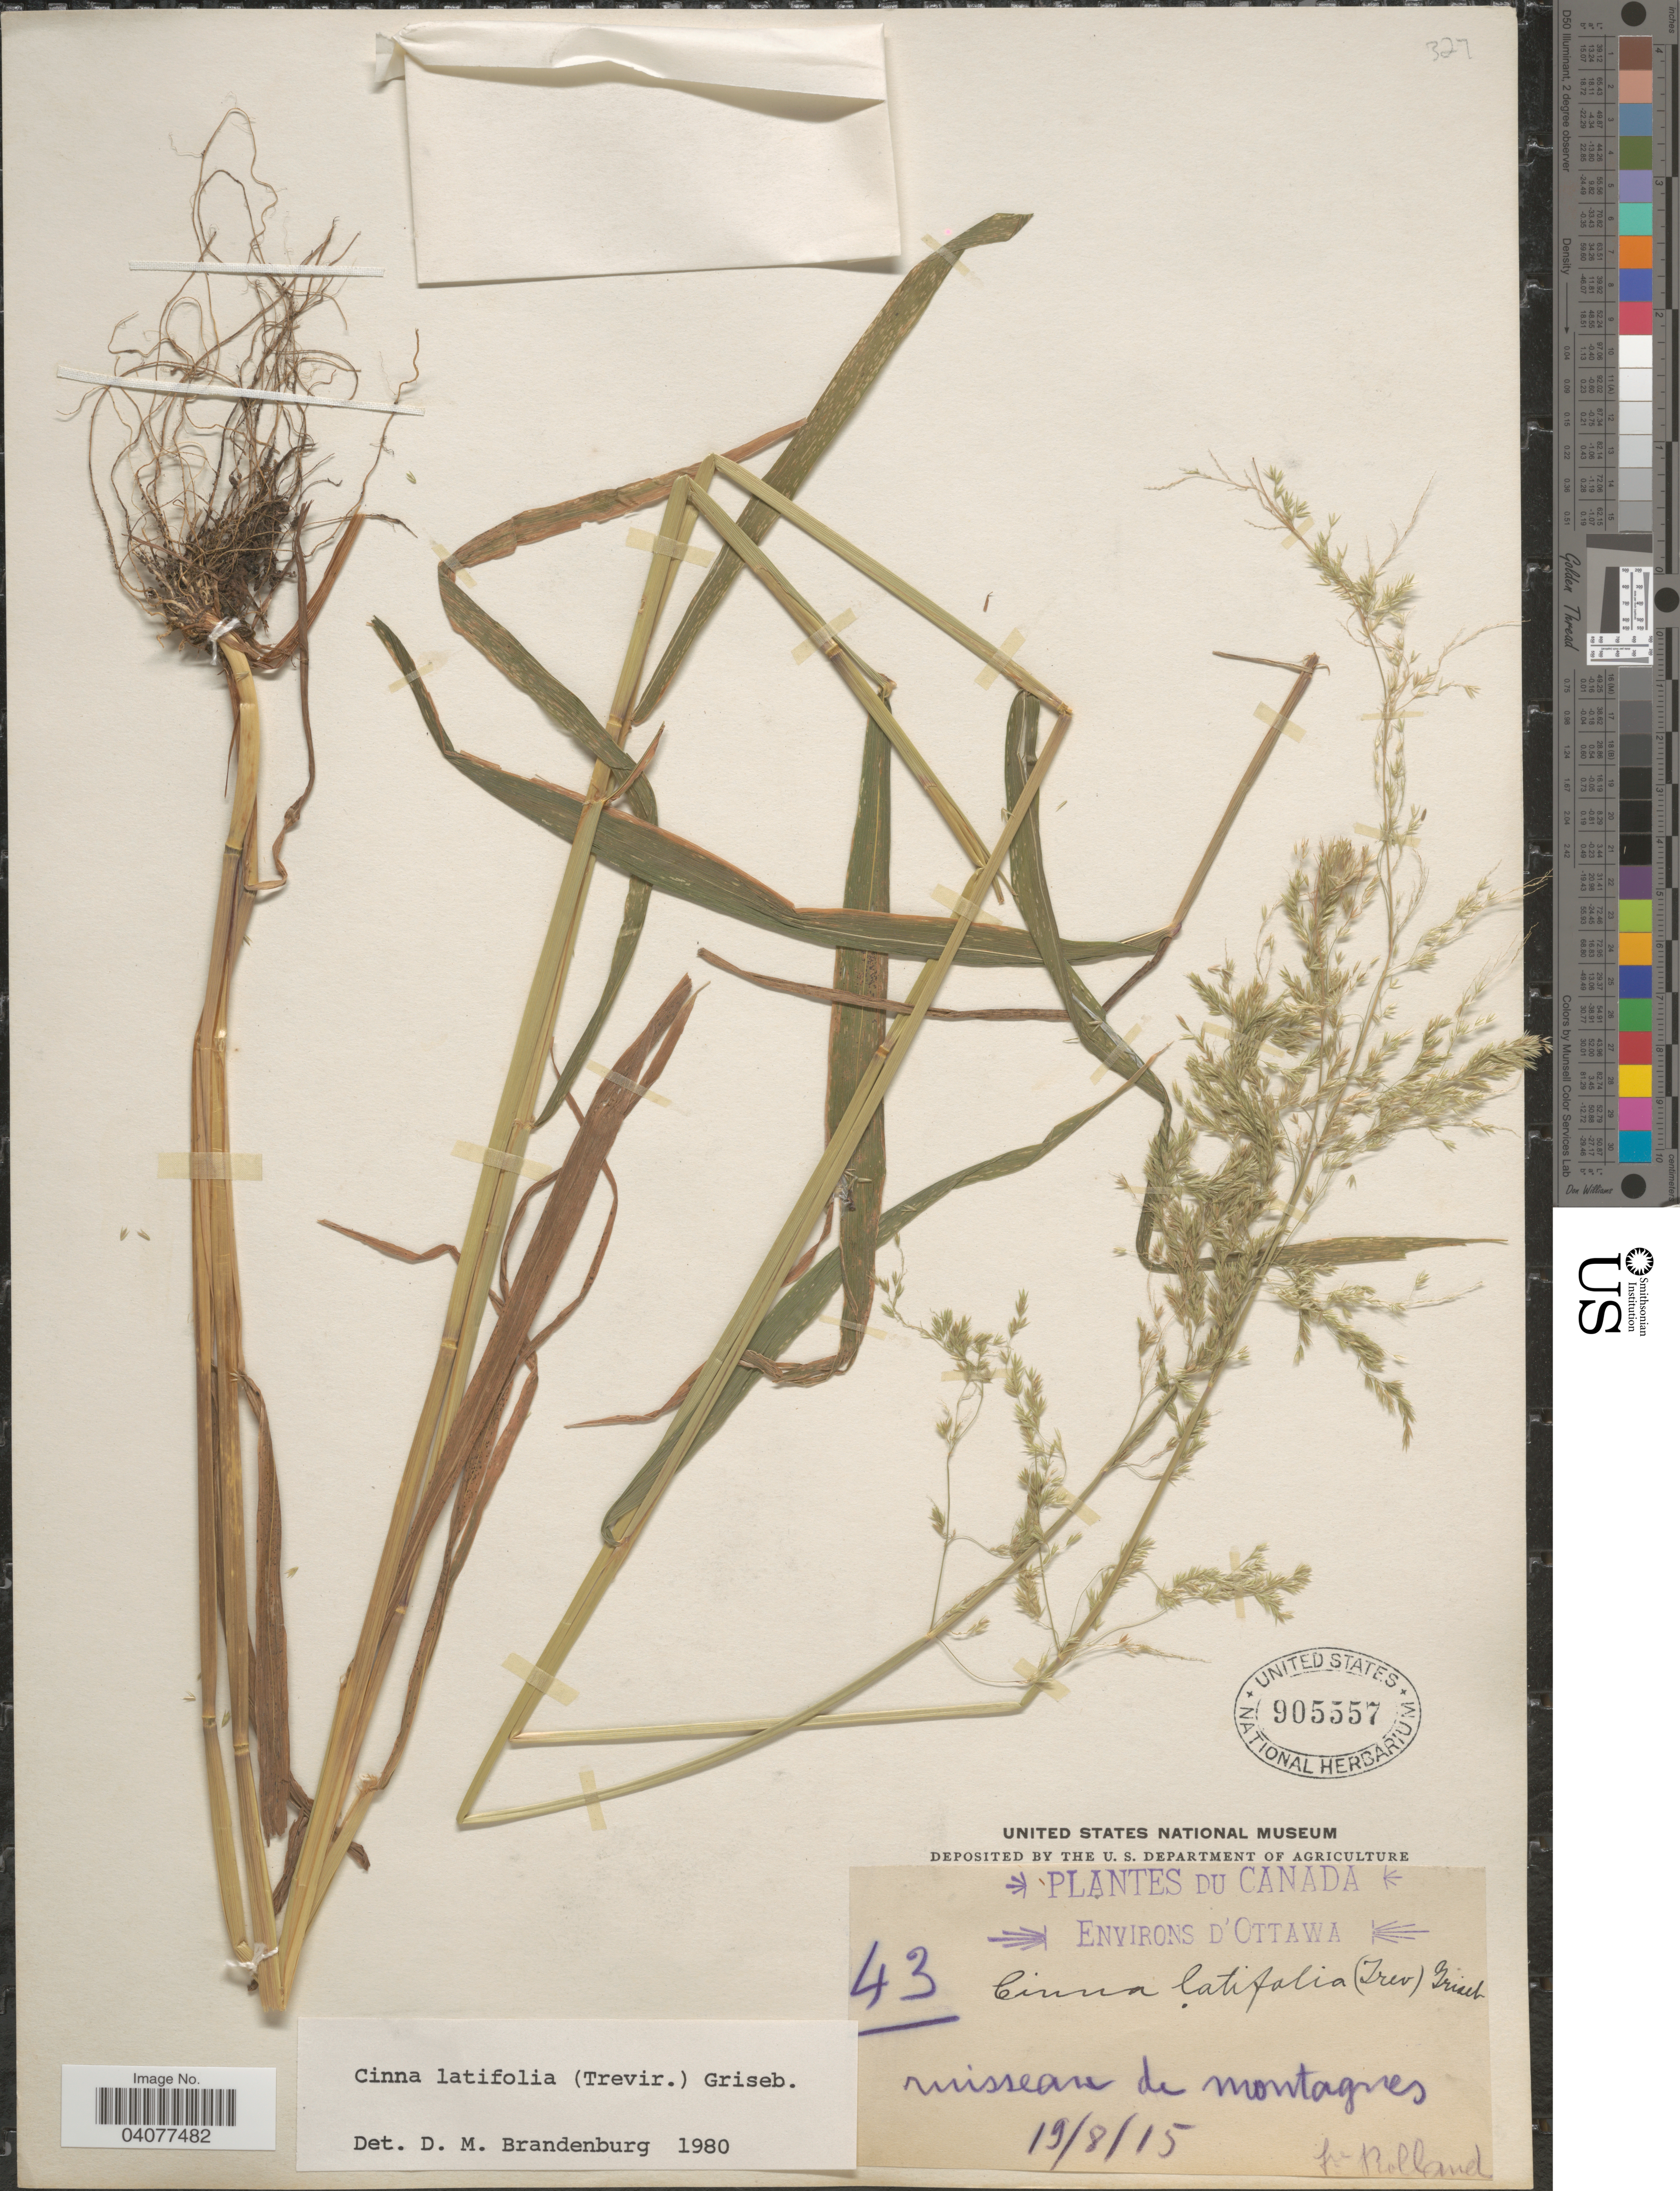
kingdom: Plantae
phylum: Tracheophyta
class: Liliopsida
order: Poales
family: Poaceae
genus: Cinna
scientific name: Cinna latifolia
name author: (Trevir. ex Goeppert) Griseb.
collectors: B. Rolland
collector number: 43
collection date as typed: Transcribed d/m/y: 19/8/15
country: Canada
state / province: Ontario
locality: Environs d'Ottawa. Ruisseau de montagnes.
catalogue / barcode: US 905557